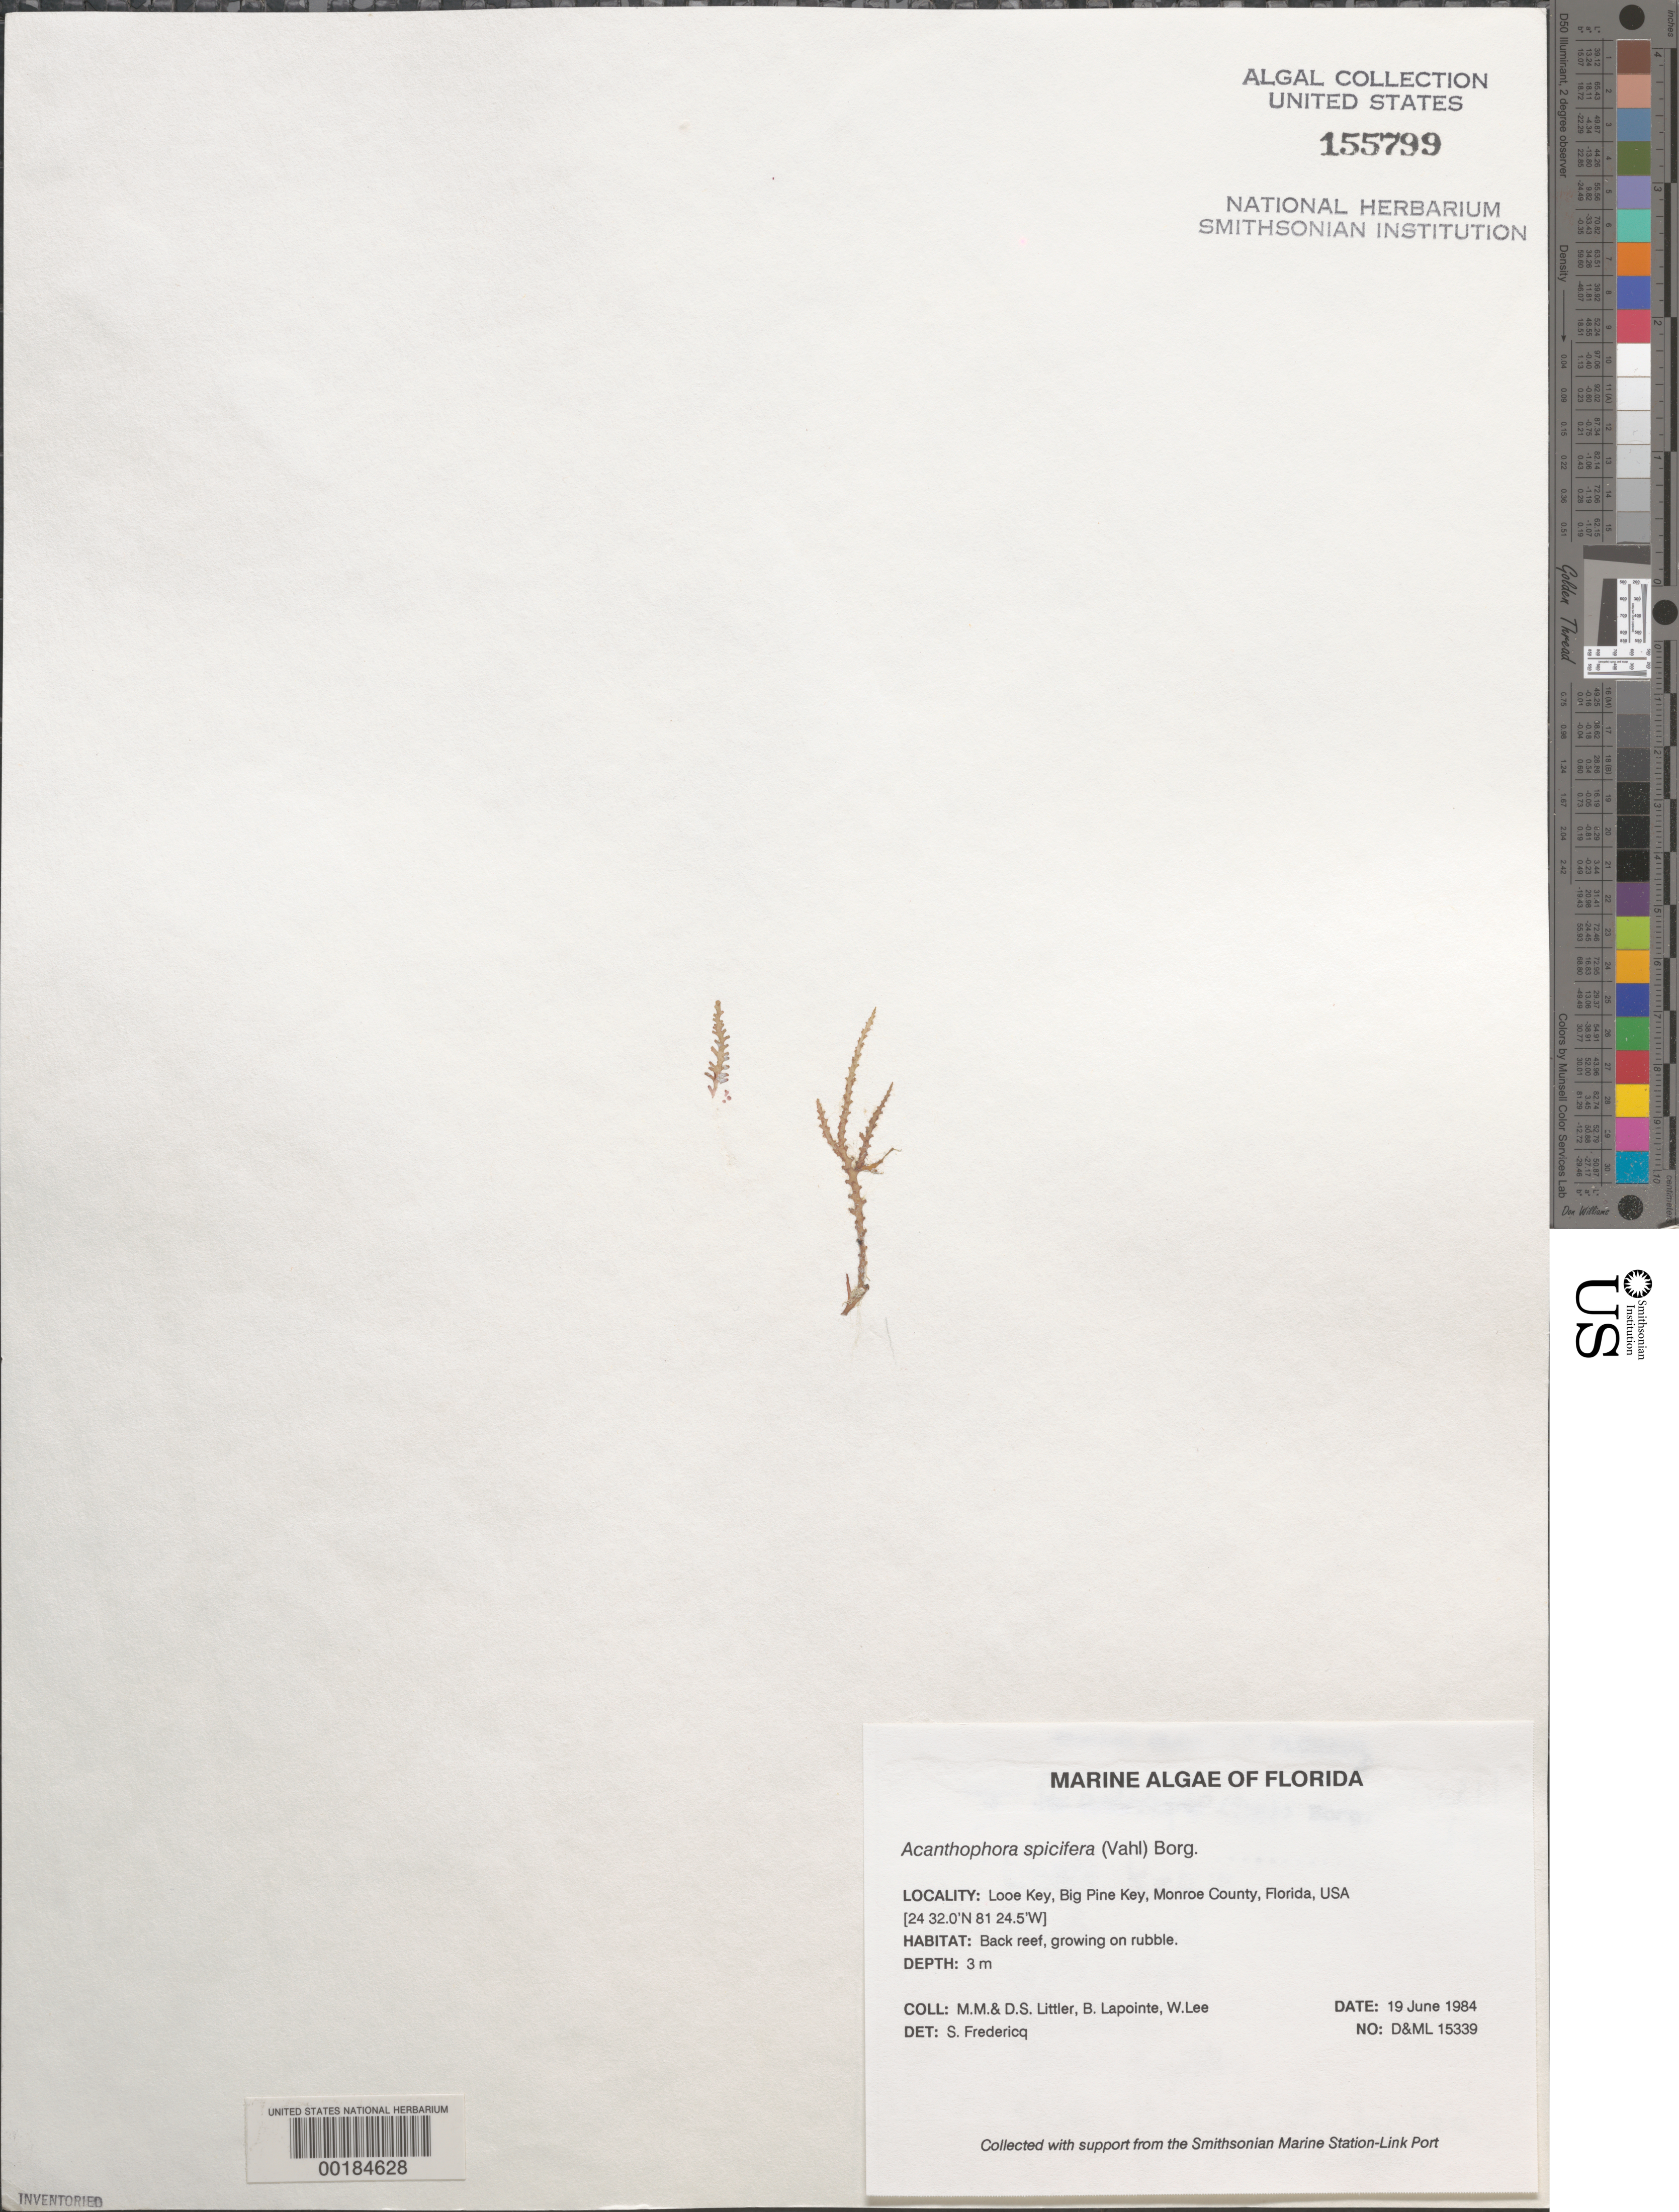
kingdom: Plantae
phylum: Rhodophyta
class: Florideophyceae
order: Ceramiales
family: Rhodomelaceae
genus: Acanthophora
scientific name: Acanthophora spicifera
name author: (Vahl) Børgesen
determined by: Fredericq, S.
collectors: M. M. Littler, D. S. Littler, B. Lapointe & W. Lee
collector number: D&ML 15339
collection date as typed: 19 Jun 1984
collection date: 1984-06-19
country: United States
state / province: Florida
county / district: Monroe County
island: Looe Key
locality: Looe Key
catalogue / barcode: US 155799